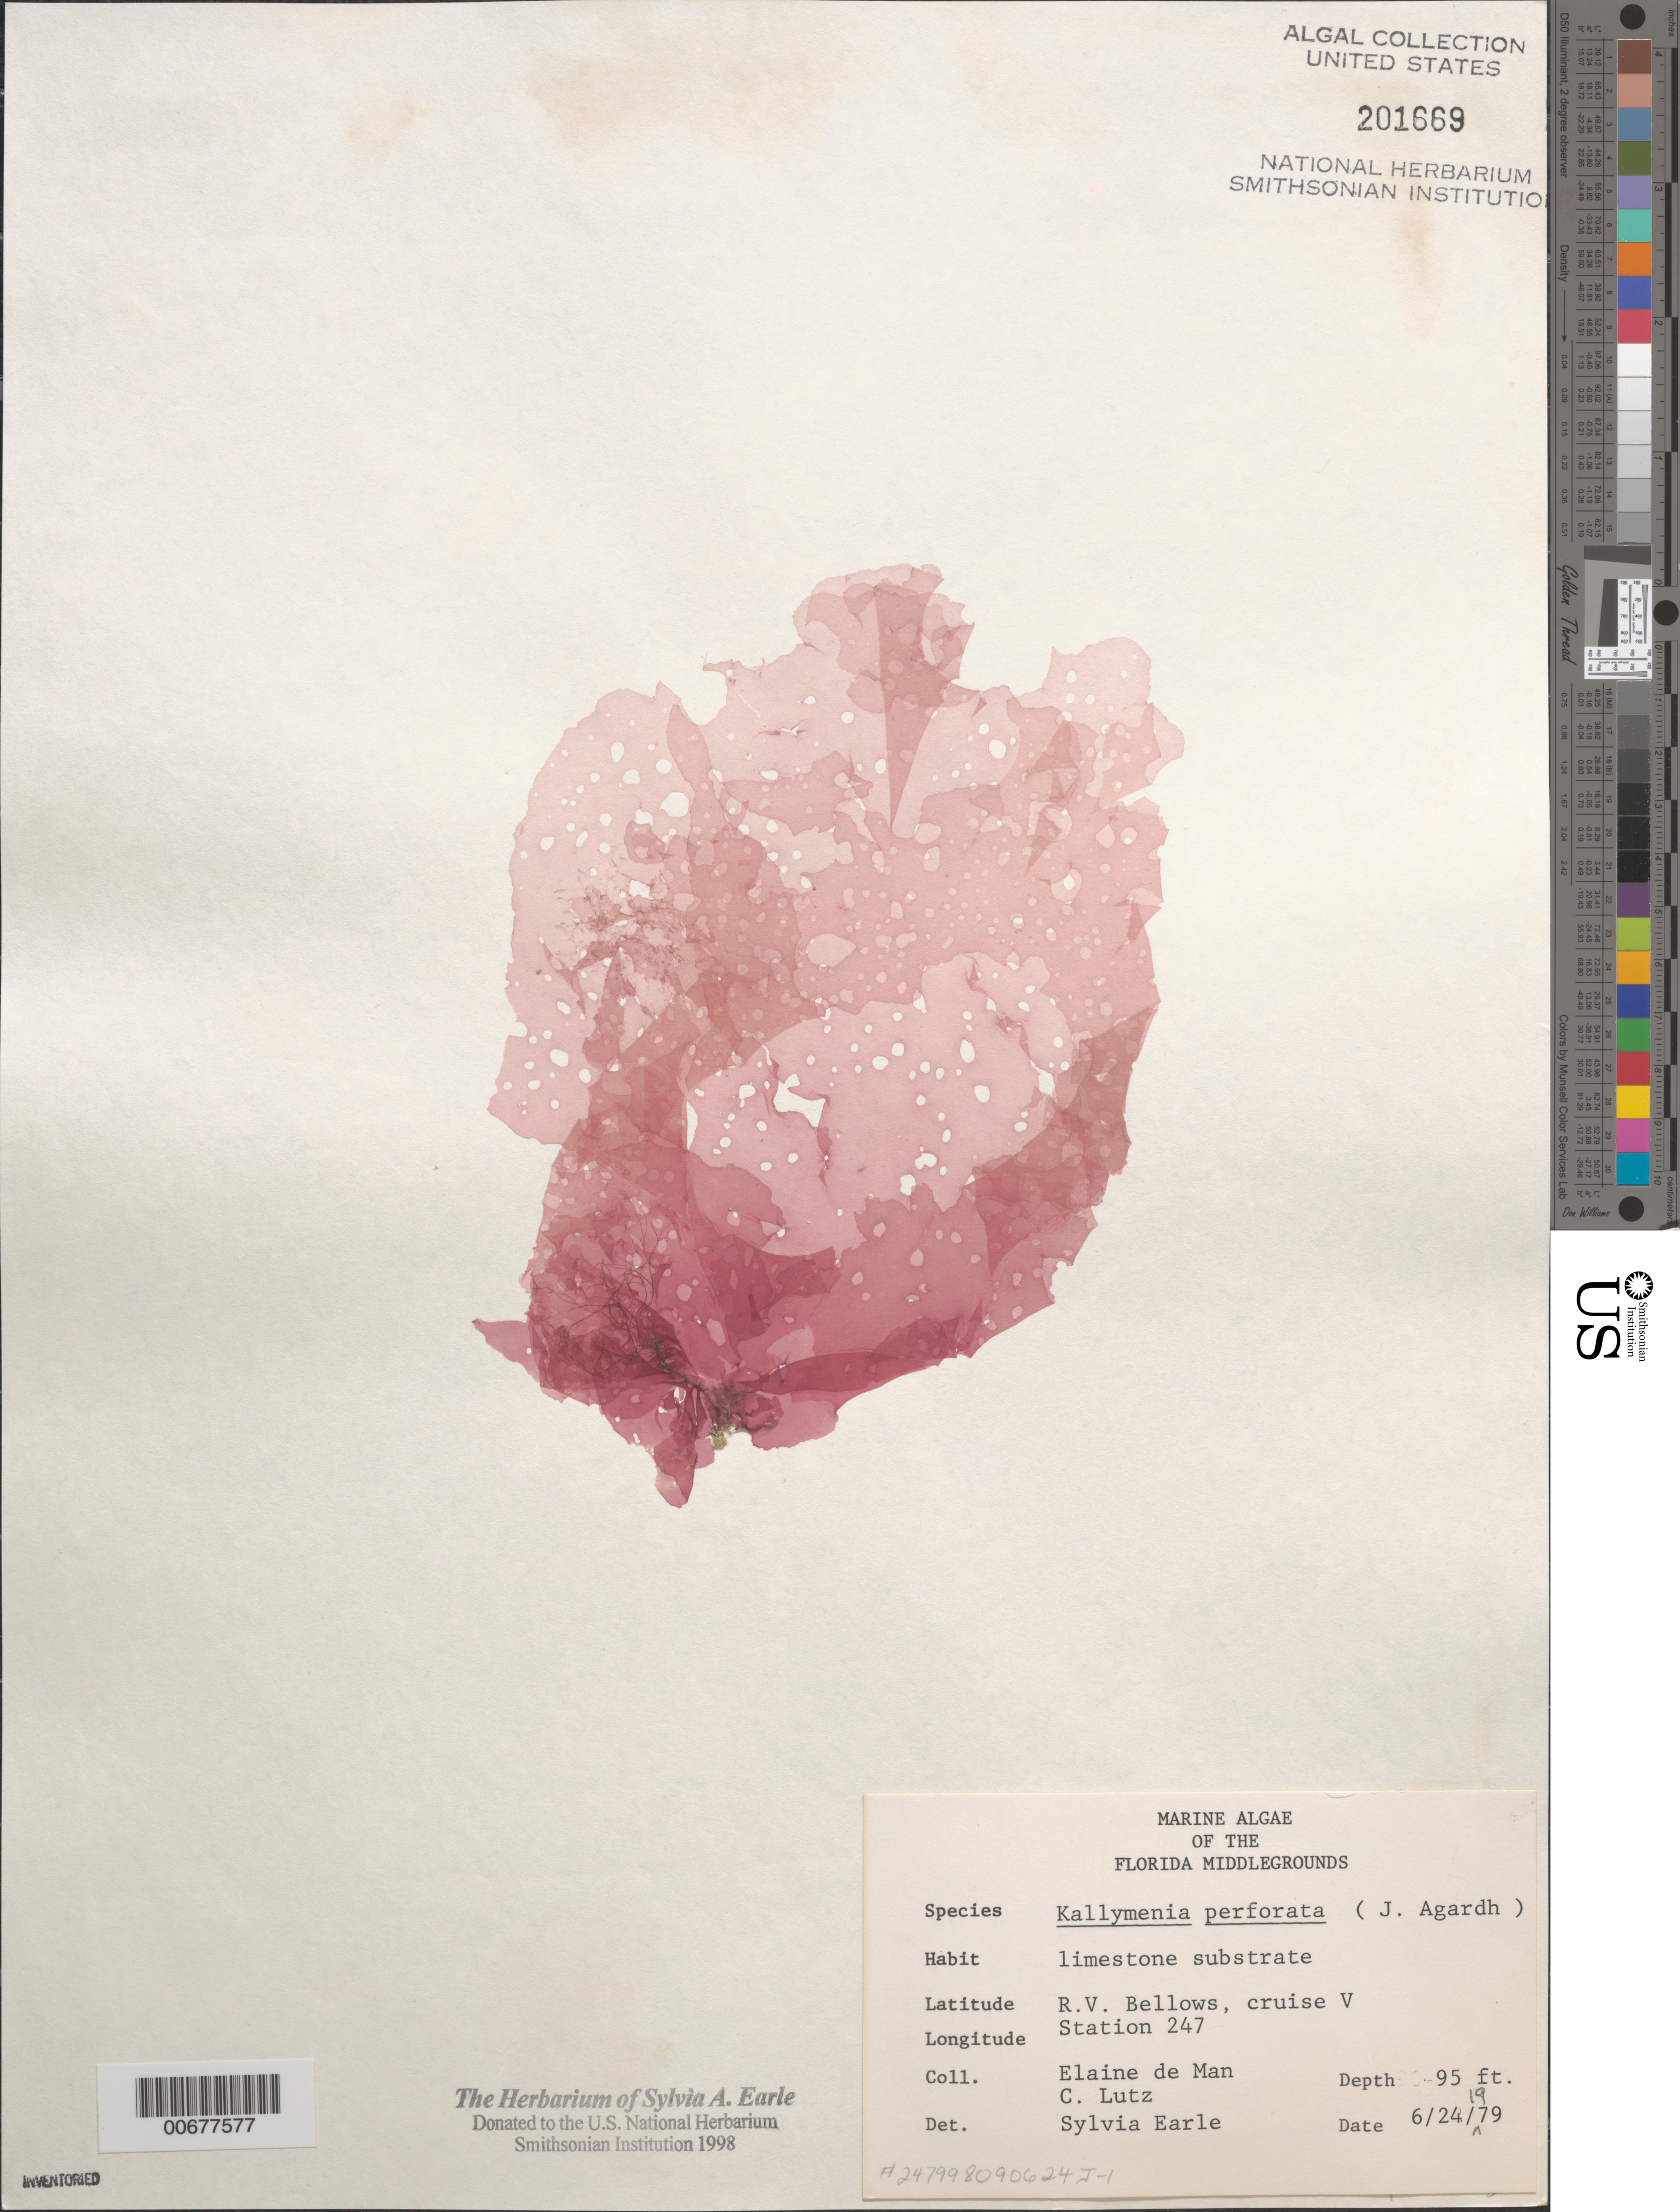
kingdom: Plantae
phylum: Rhodophyta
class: Florideophyceae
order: Gigartinales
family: Kallymeniaceae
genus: Kallymenia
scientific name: Kallymenia perforata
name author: J. Agardh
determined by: Earle, S. A.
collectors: E. de Man & C. Lutz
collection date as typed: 24 Jun 1979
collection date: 1979-06-24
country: United States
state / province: Florida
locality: Florida Middle Grounds, Gulf of Mexico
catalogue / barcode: US 201669